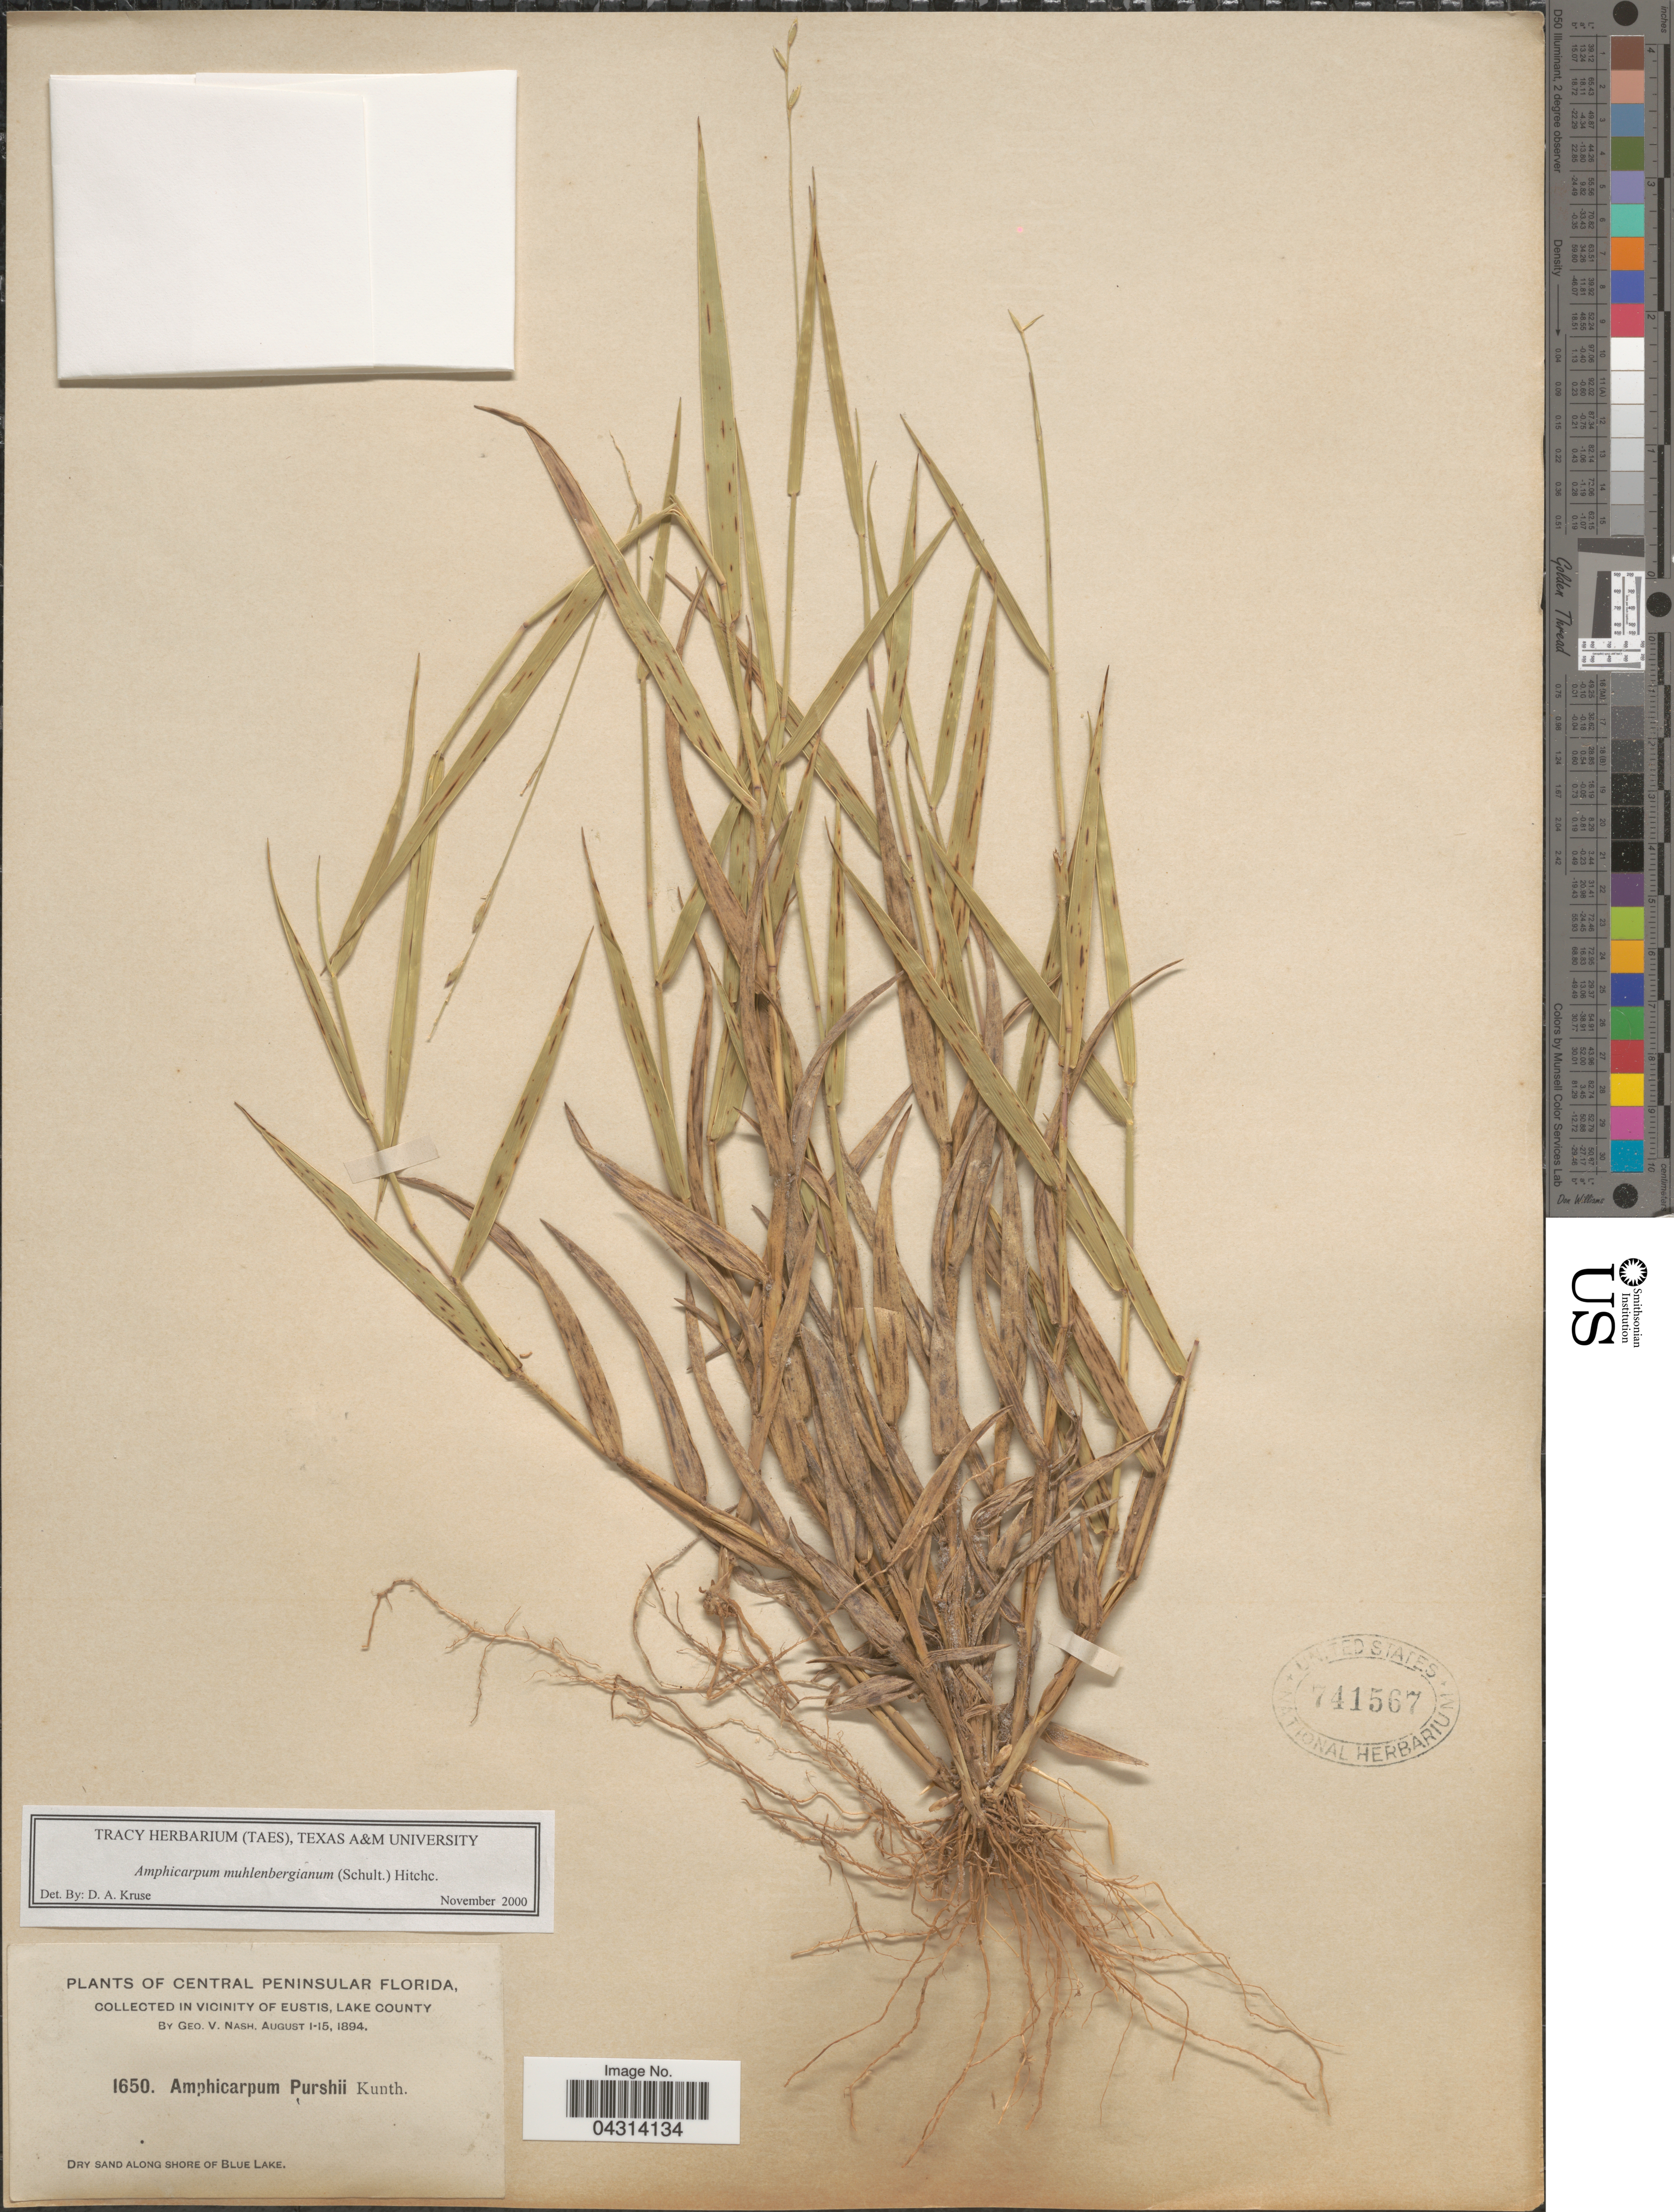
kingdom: Plantae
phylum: Tracheophyta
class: Liliopsida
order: Poales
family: Poaceae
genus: Amphicarpum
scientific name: Amphicarpum muhlenbergianum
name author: (Schult.) Hitchc.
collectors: G. V. Nash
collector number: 1650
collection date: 1894-08-01/1894-08-15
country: United States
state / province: Florida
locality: Central Peninsular Florida. In vicinity of Eustis, Lake County. Dry sand along shore of Blue Lake.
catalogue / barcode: US 741567